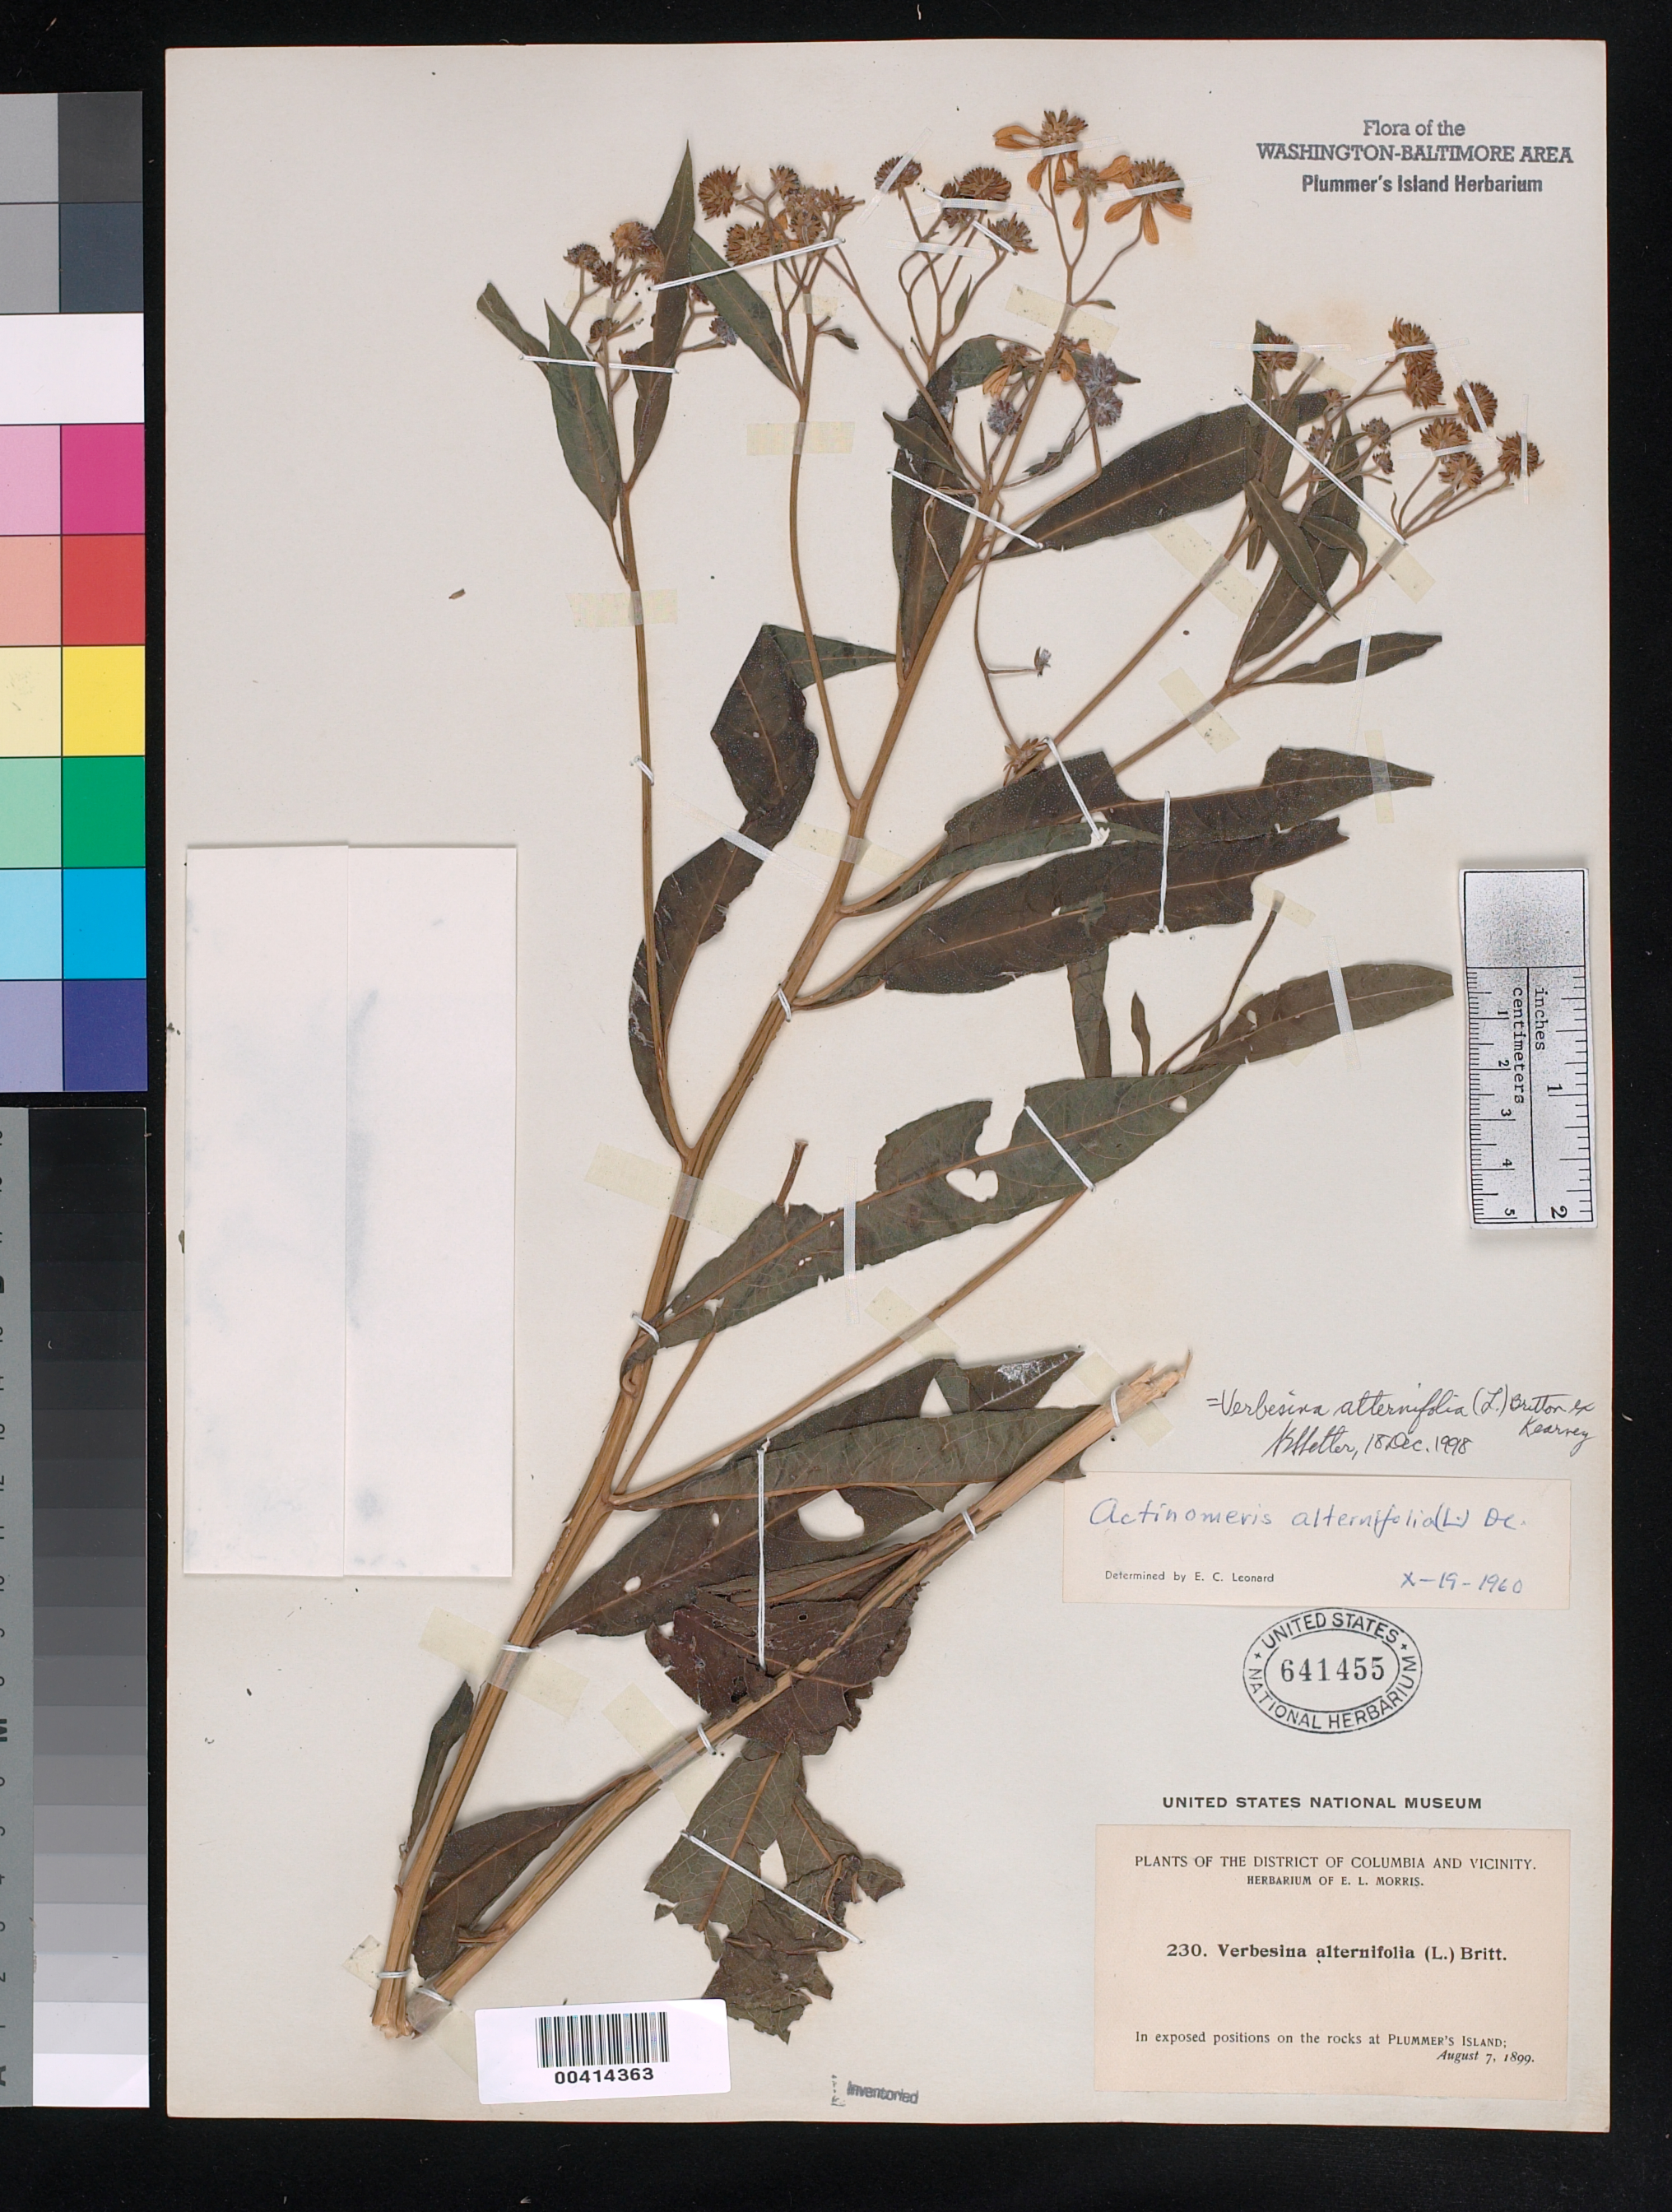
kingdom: Plantae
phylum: Tracheophyta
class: Magnoliopsida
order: Asterales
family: Asteraceae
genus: Verbesina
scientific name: Verbesina alternifolia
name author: (L.) Britton ex Kearney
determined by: Shetler, Stanwyn G., (US), NMNH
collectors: E. L. Morris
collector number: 230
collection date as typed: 07 Aug 1899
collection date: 1899-08-07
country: United States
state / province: Maryland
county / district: Montgomery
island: Plummers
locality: Plummer's Island C. & O. Canal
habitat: Exposed positions on rocks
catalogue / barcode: US 641455